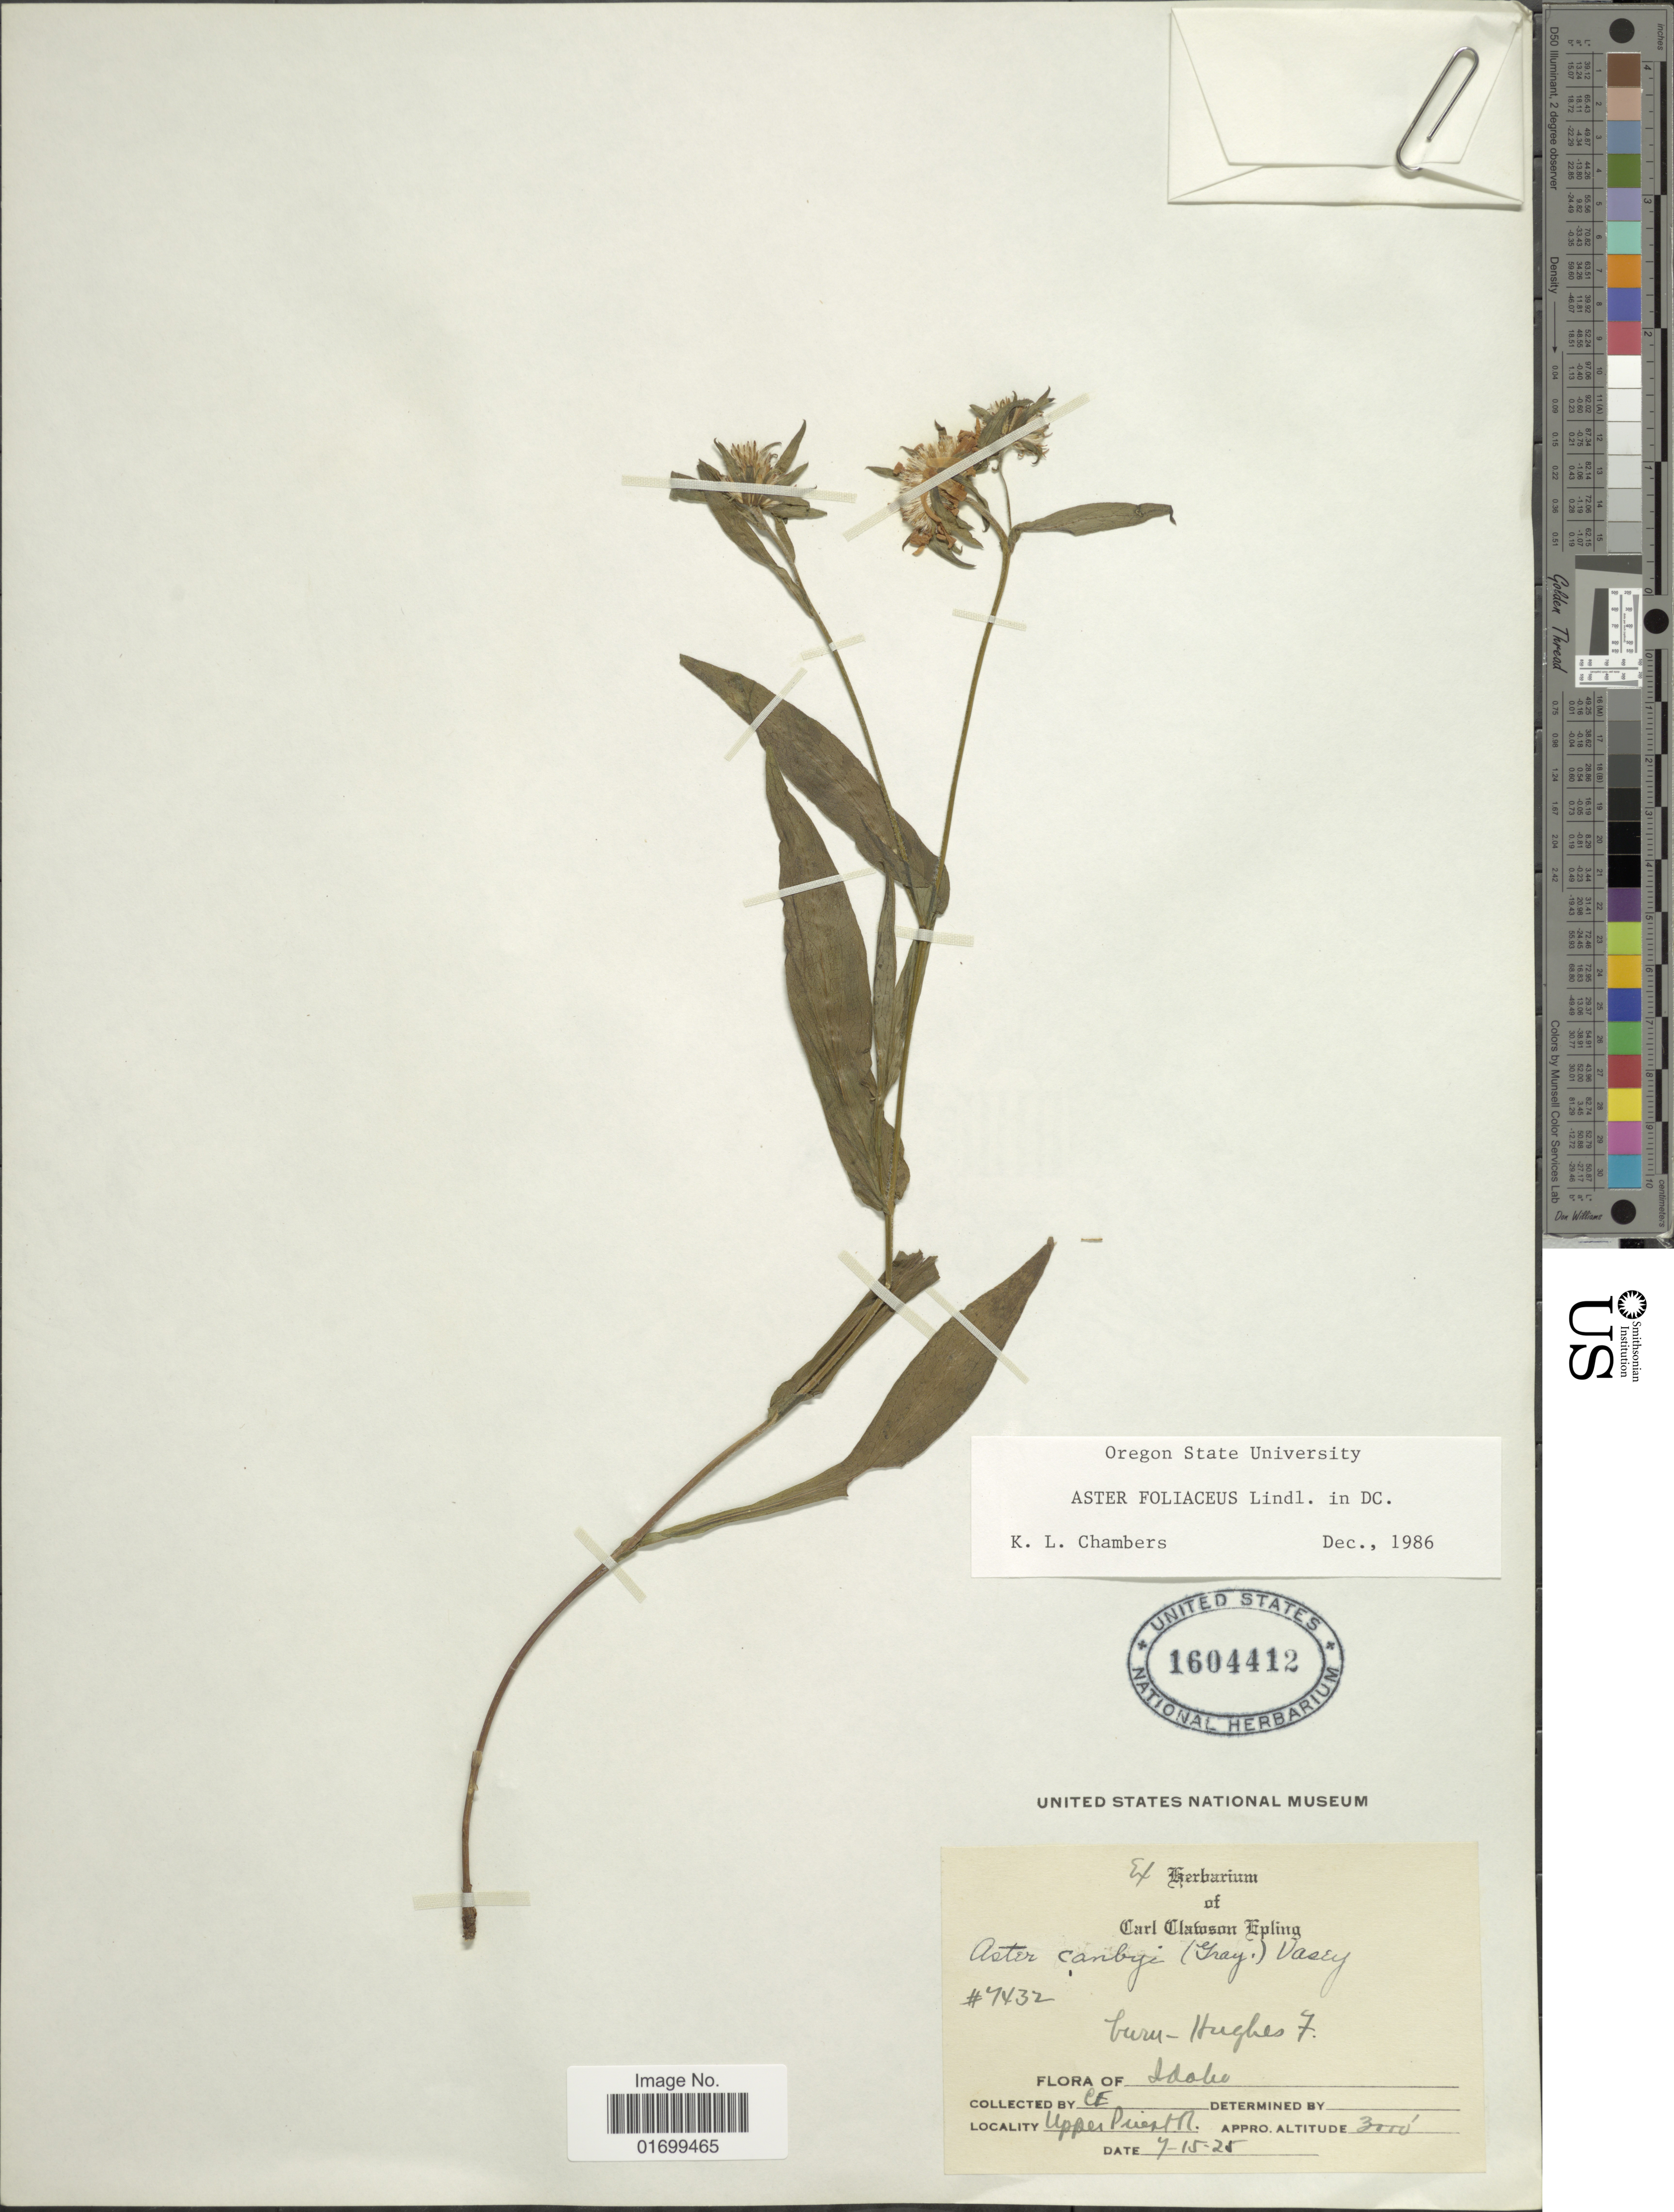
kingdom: Plantae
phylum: Tracheophyta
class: Magnoliopsida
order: Asterales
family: Asteraceae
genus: Symphyotrichum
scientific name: Symphyotrichum foliaceum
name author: (Lindl. ex DC.) G.L. Nesom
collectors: C. C. Epling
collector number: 7432*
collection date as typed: Transcribed d/m/y: 15/7/25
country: United States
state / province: Idaho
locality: Curu-Hughes &, Upper Priest R.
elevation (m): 914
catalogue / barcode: US 1604412